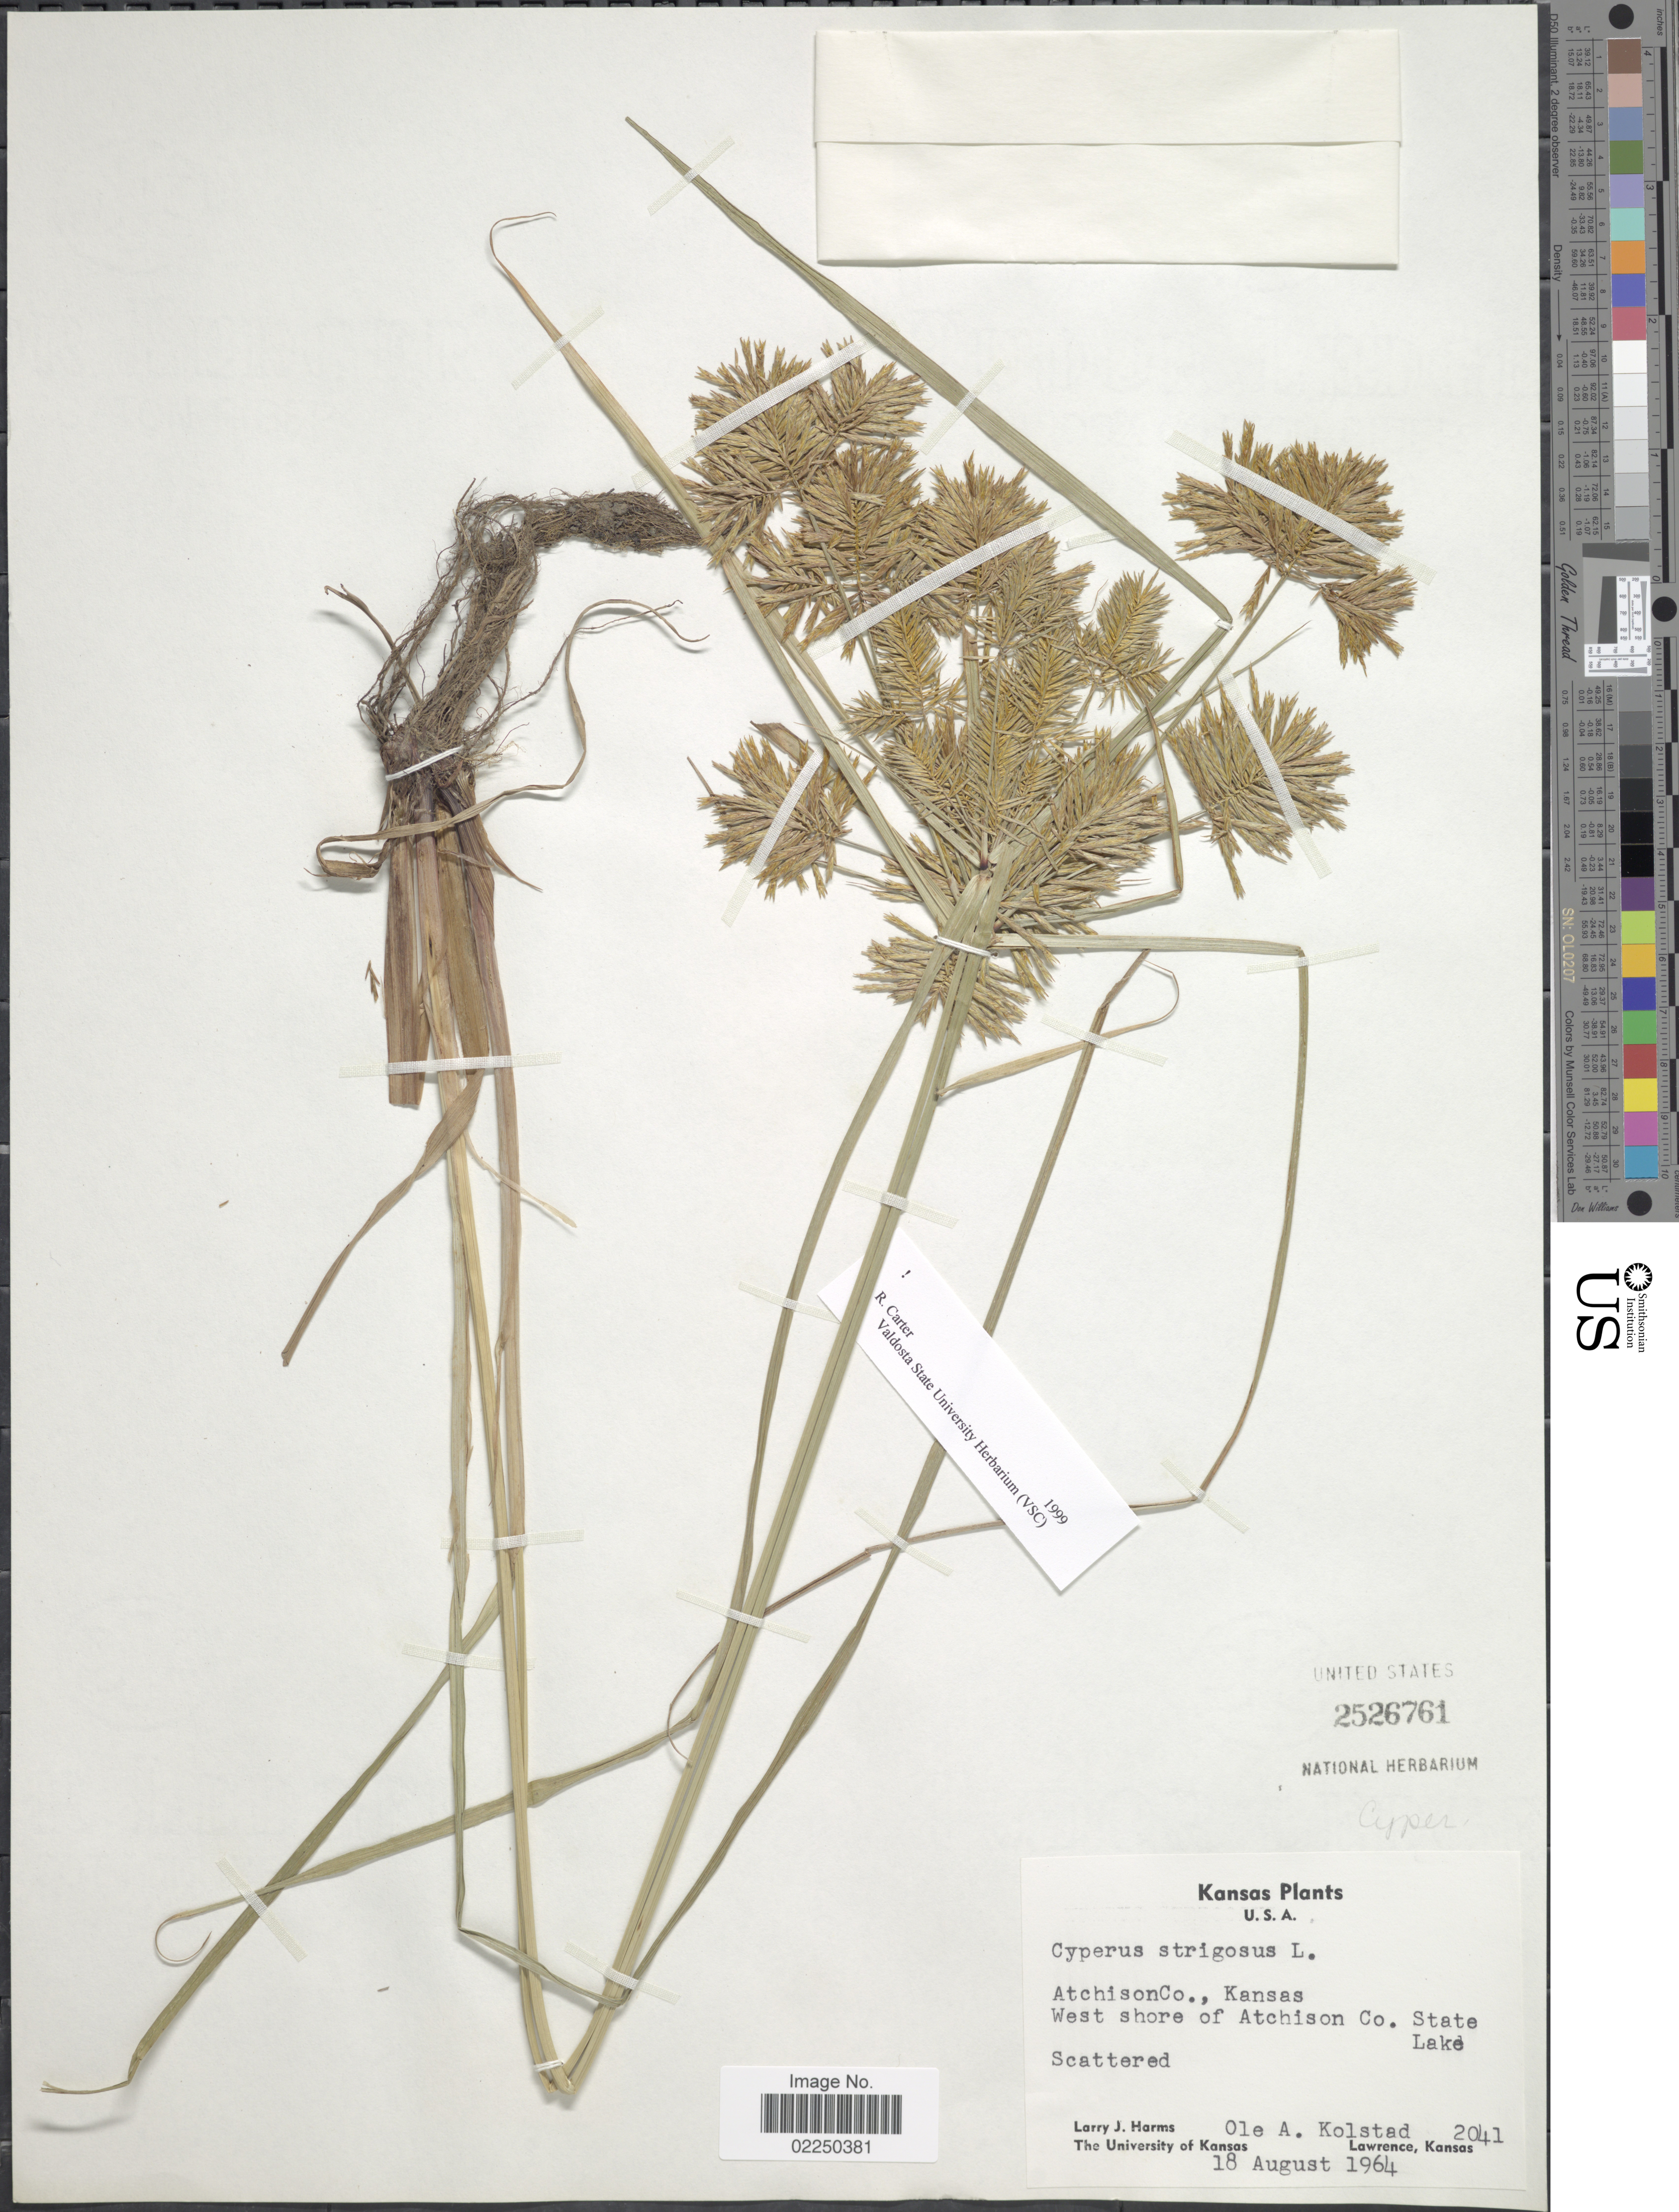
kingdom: Plantae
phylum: Tracheophyta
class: Liliopsida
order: Poales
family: Cyperaceae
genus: Cyperus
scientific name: Cyperus strigosus L.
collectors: O. Kolstad & L. Harms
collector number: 2041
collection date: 1964-08-18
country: United States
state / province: Kansas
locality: Atchison Co., west shore of Atchison Co. State Lake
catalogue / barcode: US 2526761